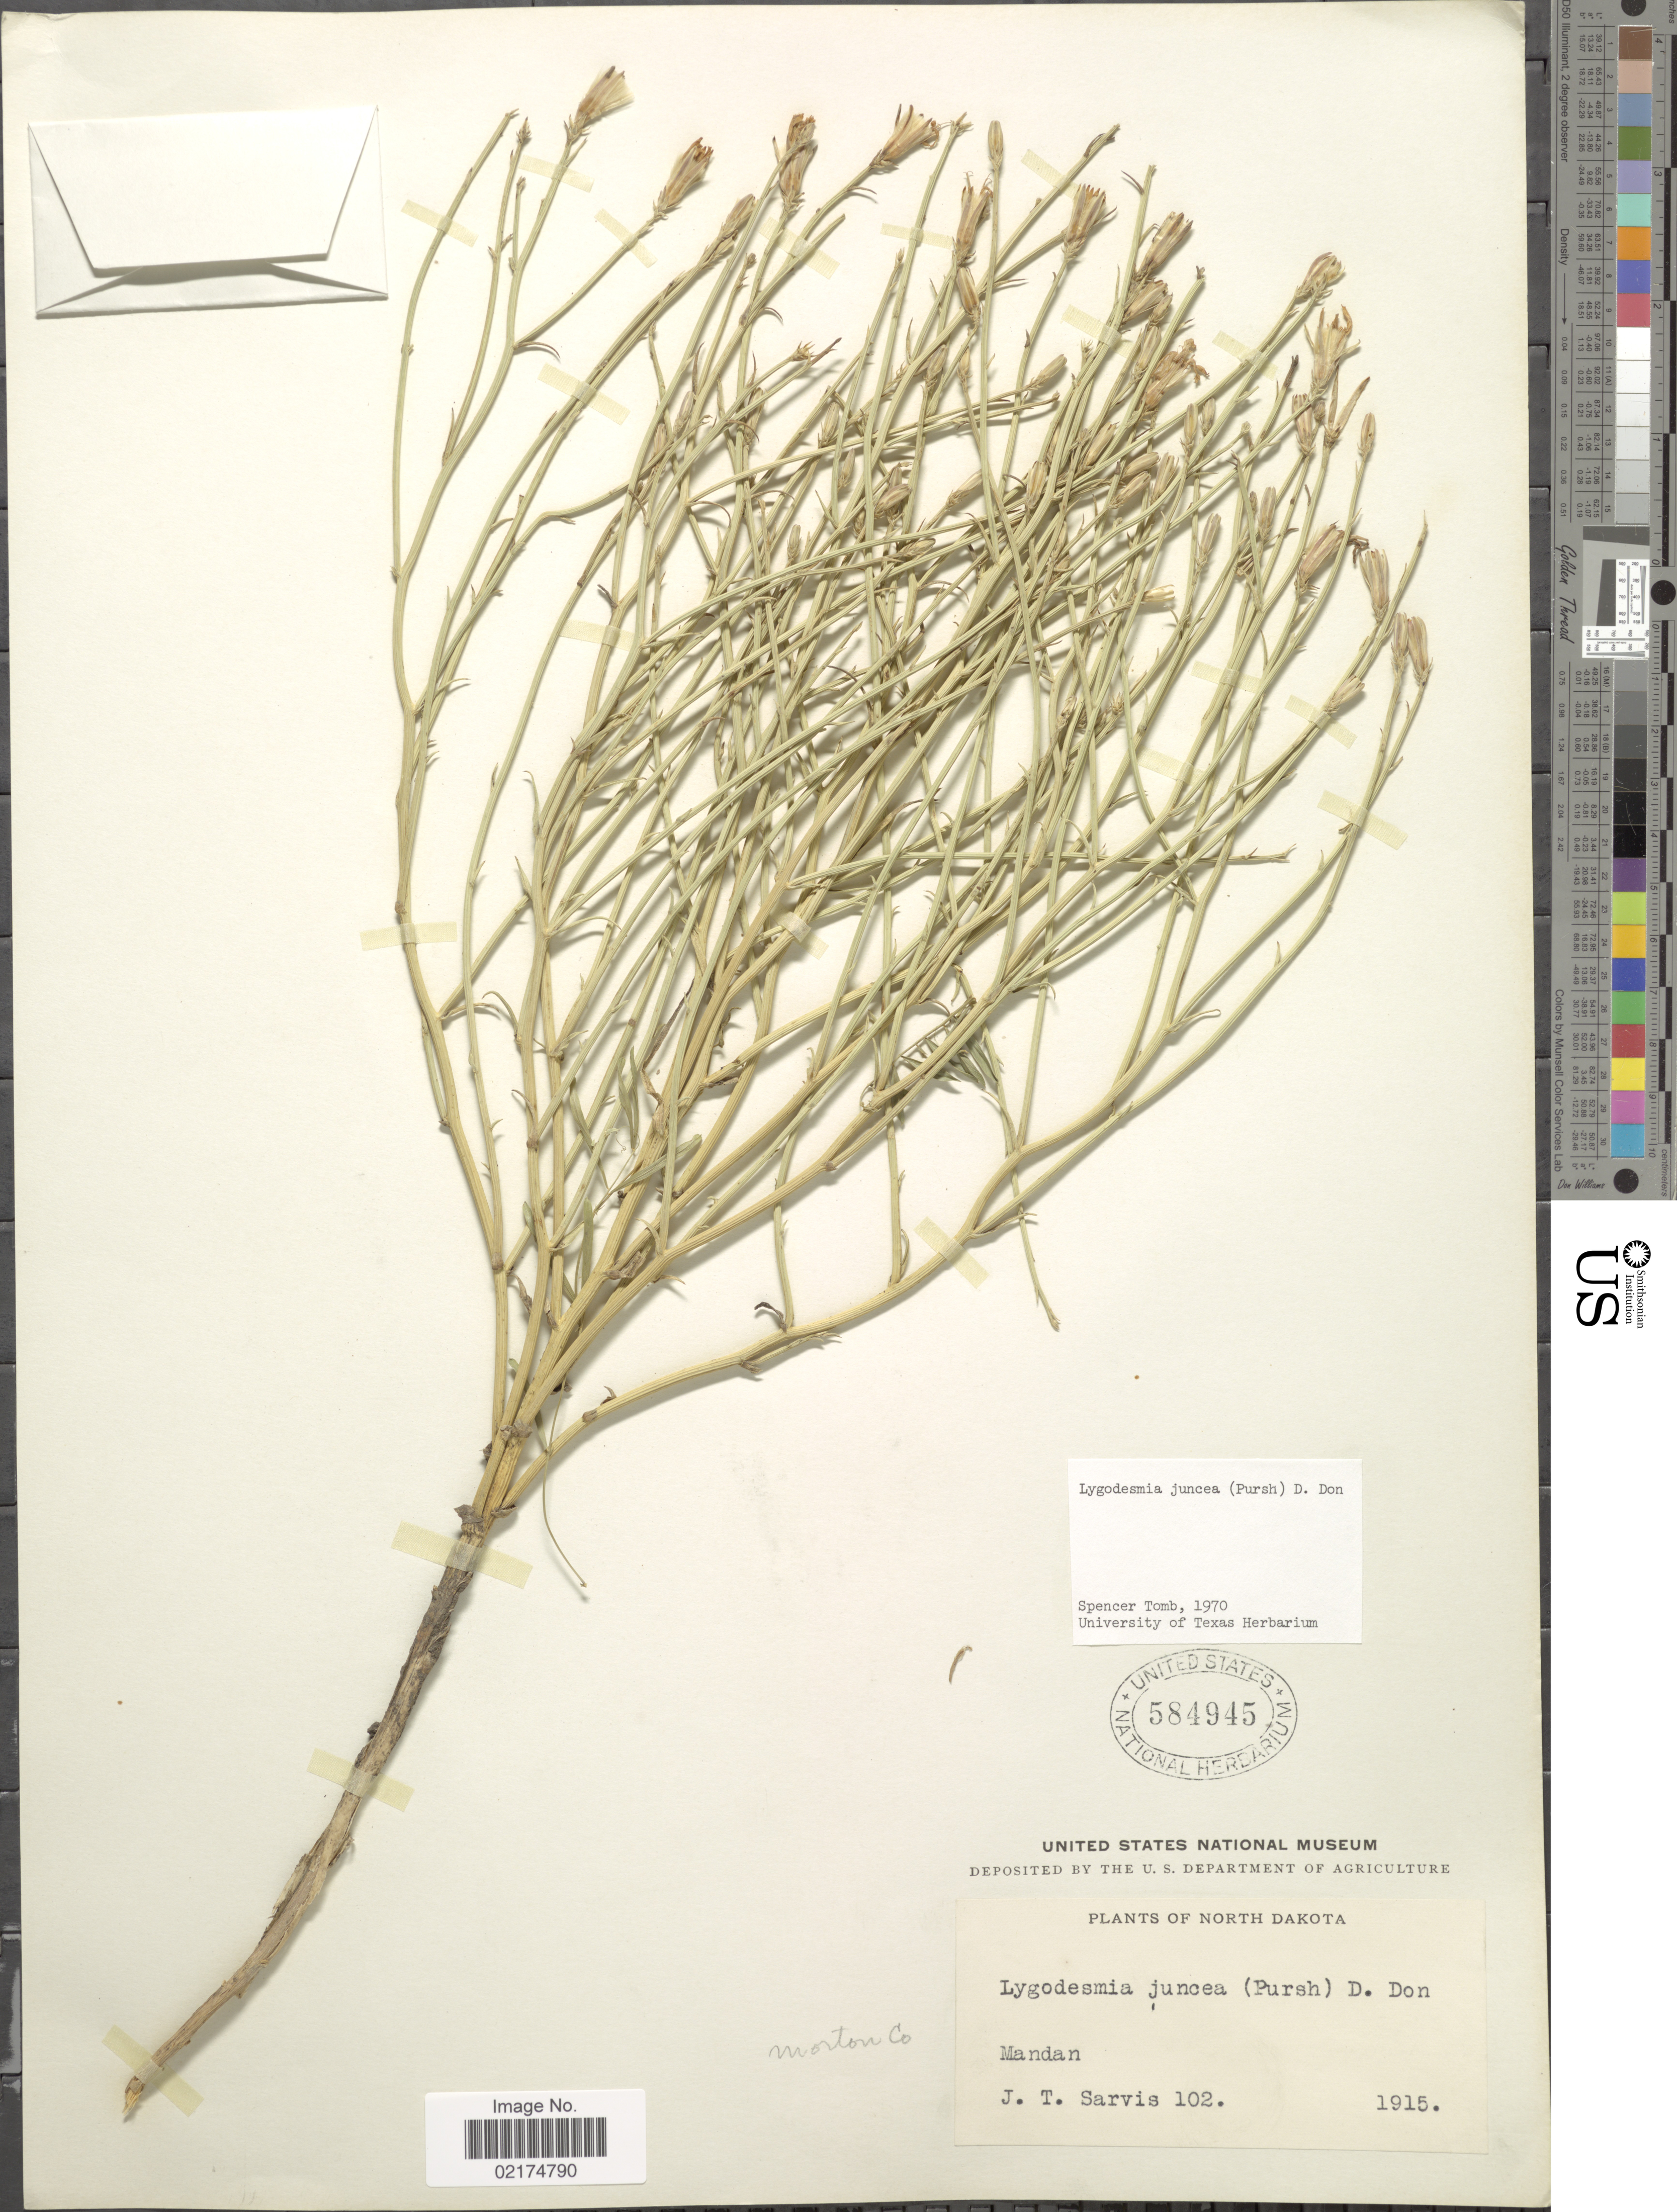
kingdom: Plantae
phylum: Tracheophyta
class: Magnoliopsida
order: Asterales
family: Asteraceae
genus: Lygodesmia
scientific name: Lygodesmia juncea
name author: D. Don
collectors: J. Sarvis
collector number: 102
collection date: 1915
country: United States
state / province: North Dakota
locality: Mandan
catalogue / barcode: US 584945